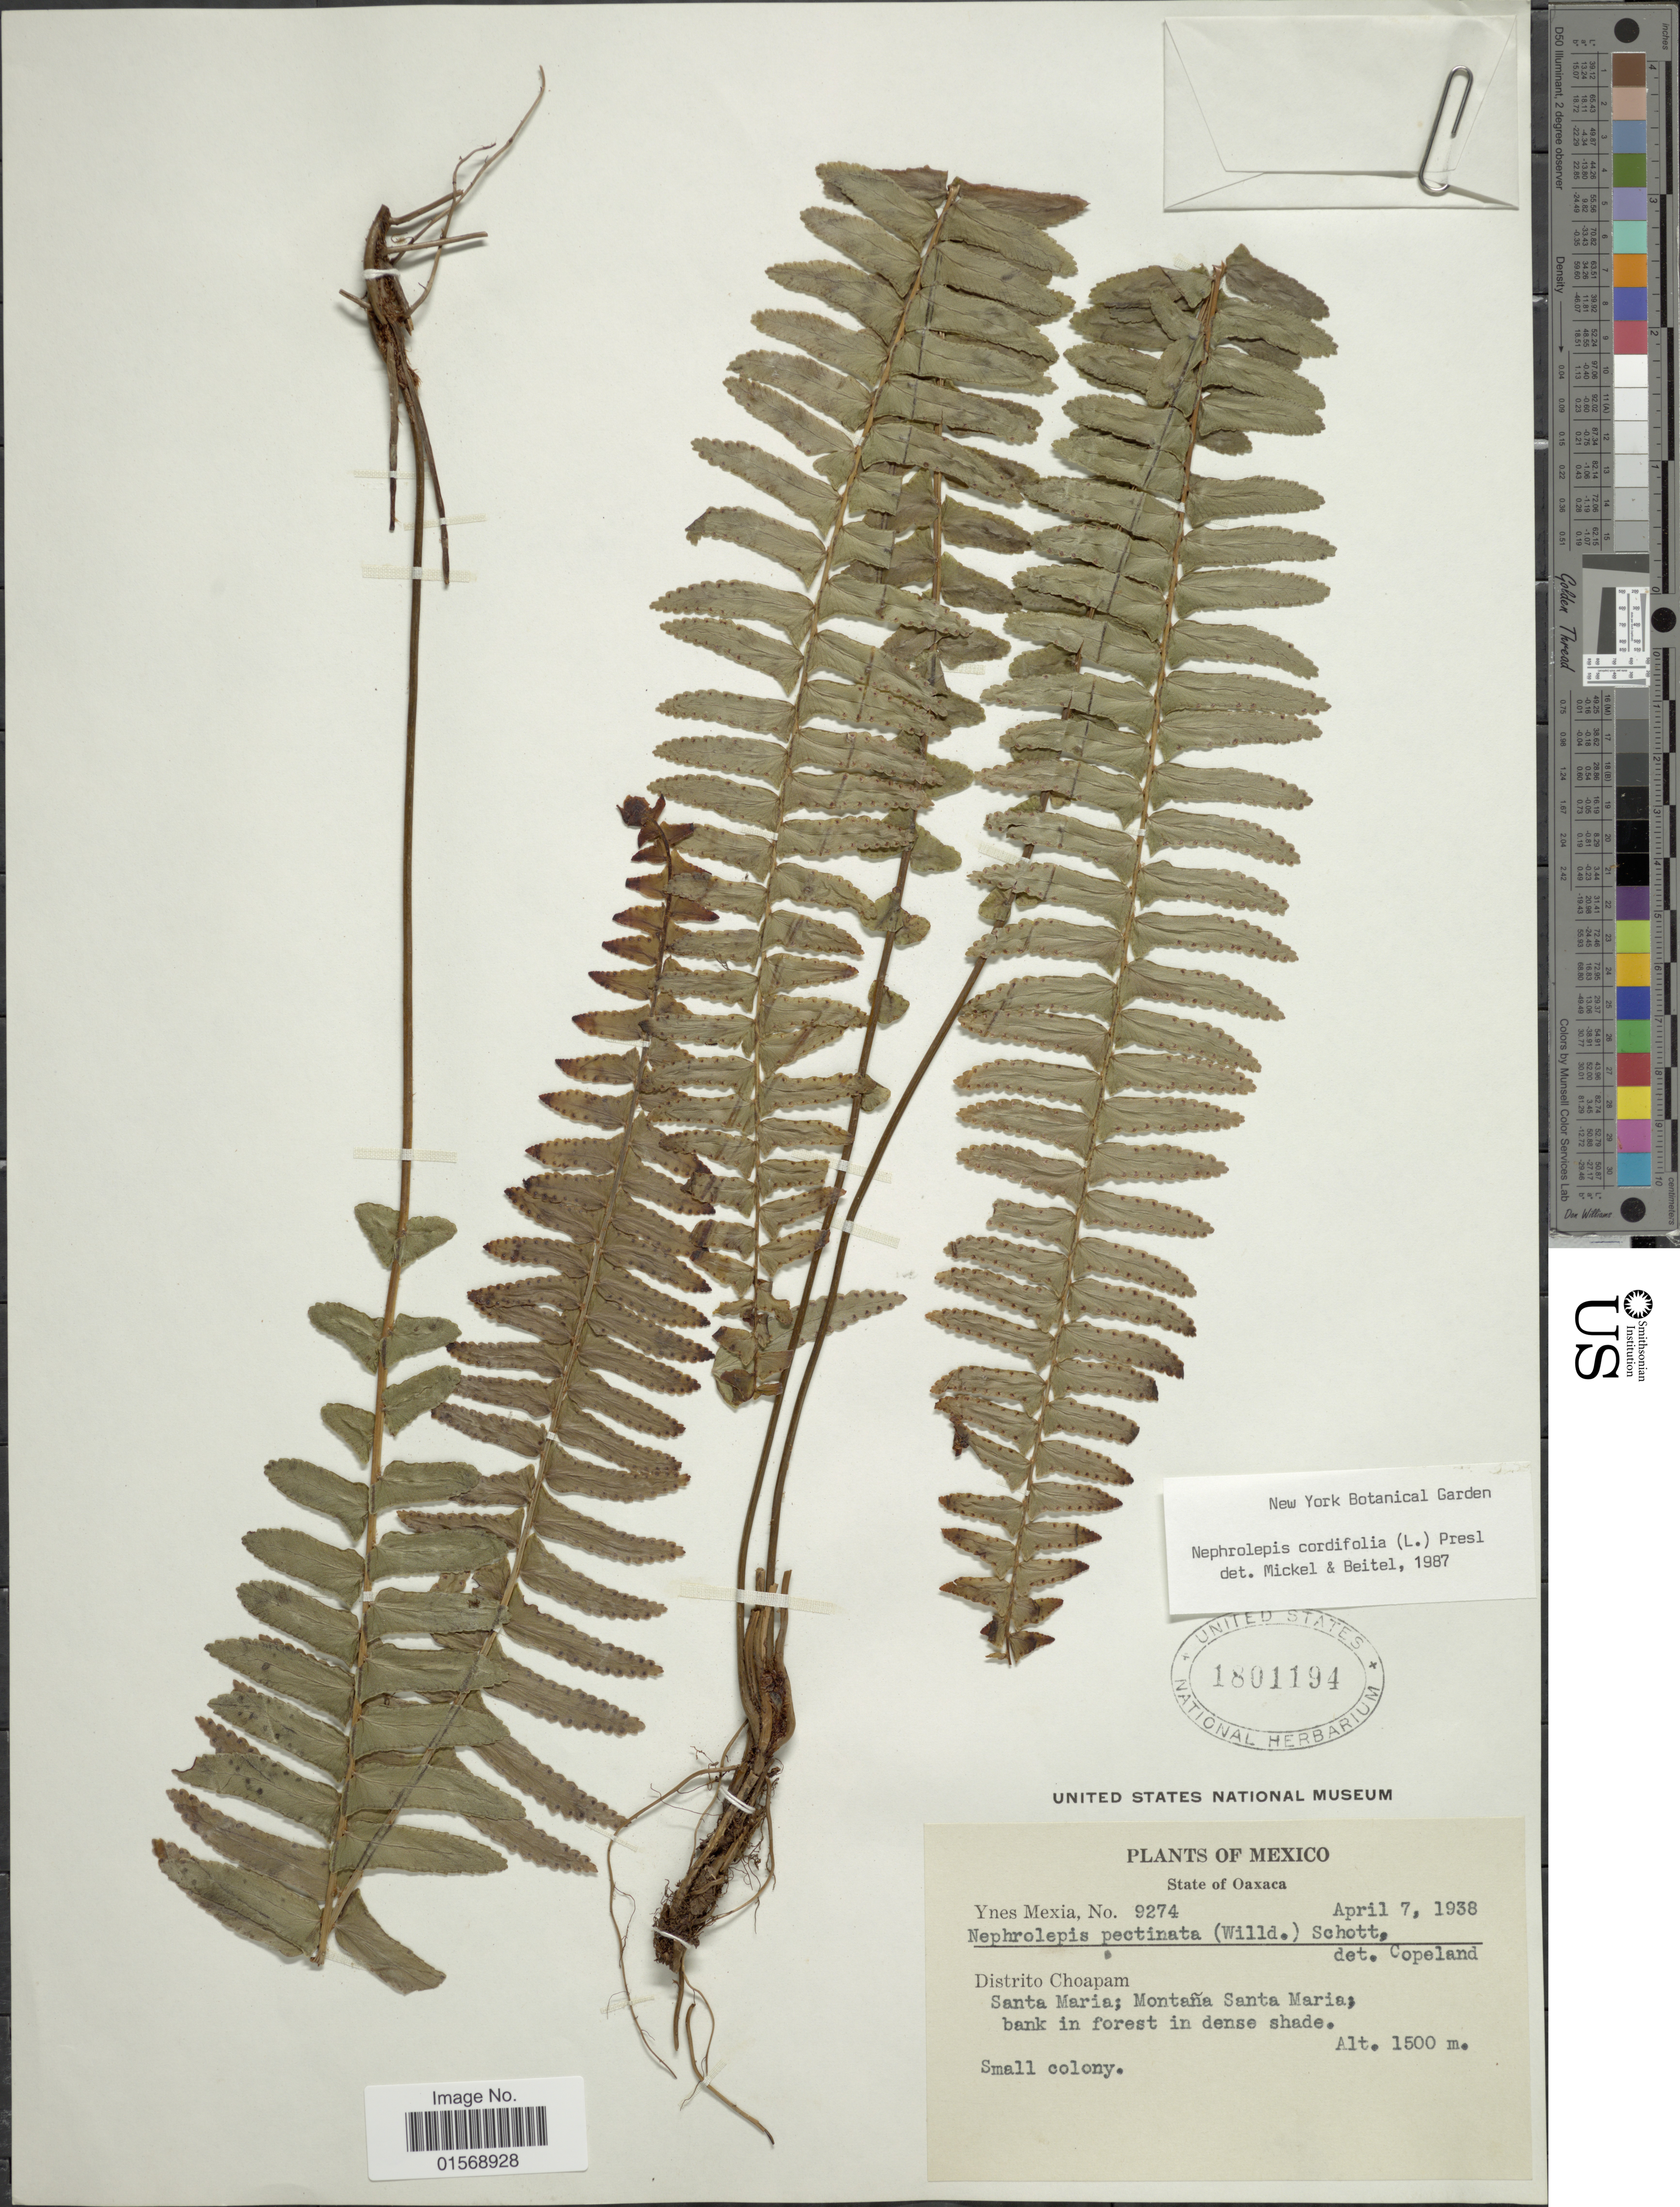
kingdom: Plantae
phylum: Tracheophyta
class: Polypodiopsida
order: Polypodiales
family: Nephrolepidaceae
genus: Nephrolepis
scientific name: Nephrolepis cordifolia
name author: (L.) C. Presl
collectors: Y. Mexia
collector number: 9274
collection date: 1938-04-07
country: Mexico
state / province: Oaxaca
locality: Mexico, State of Oaxaca, Distrito Choapam, Santa Maria; Montana Santa Maria; banl in forest in dense shade.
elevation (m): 1500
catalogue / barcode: US 1801194